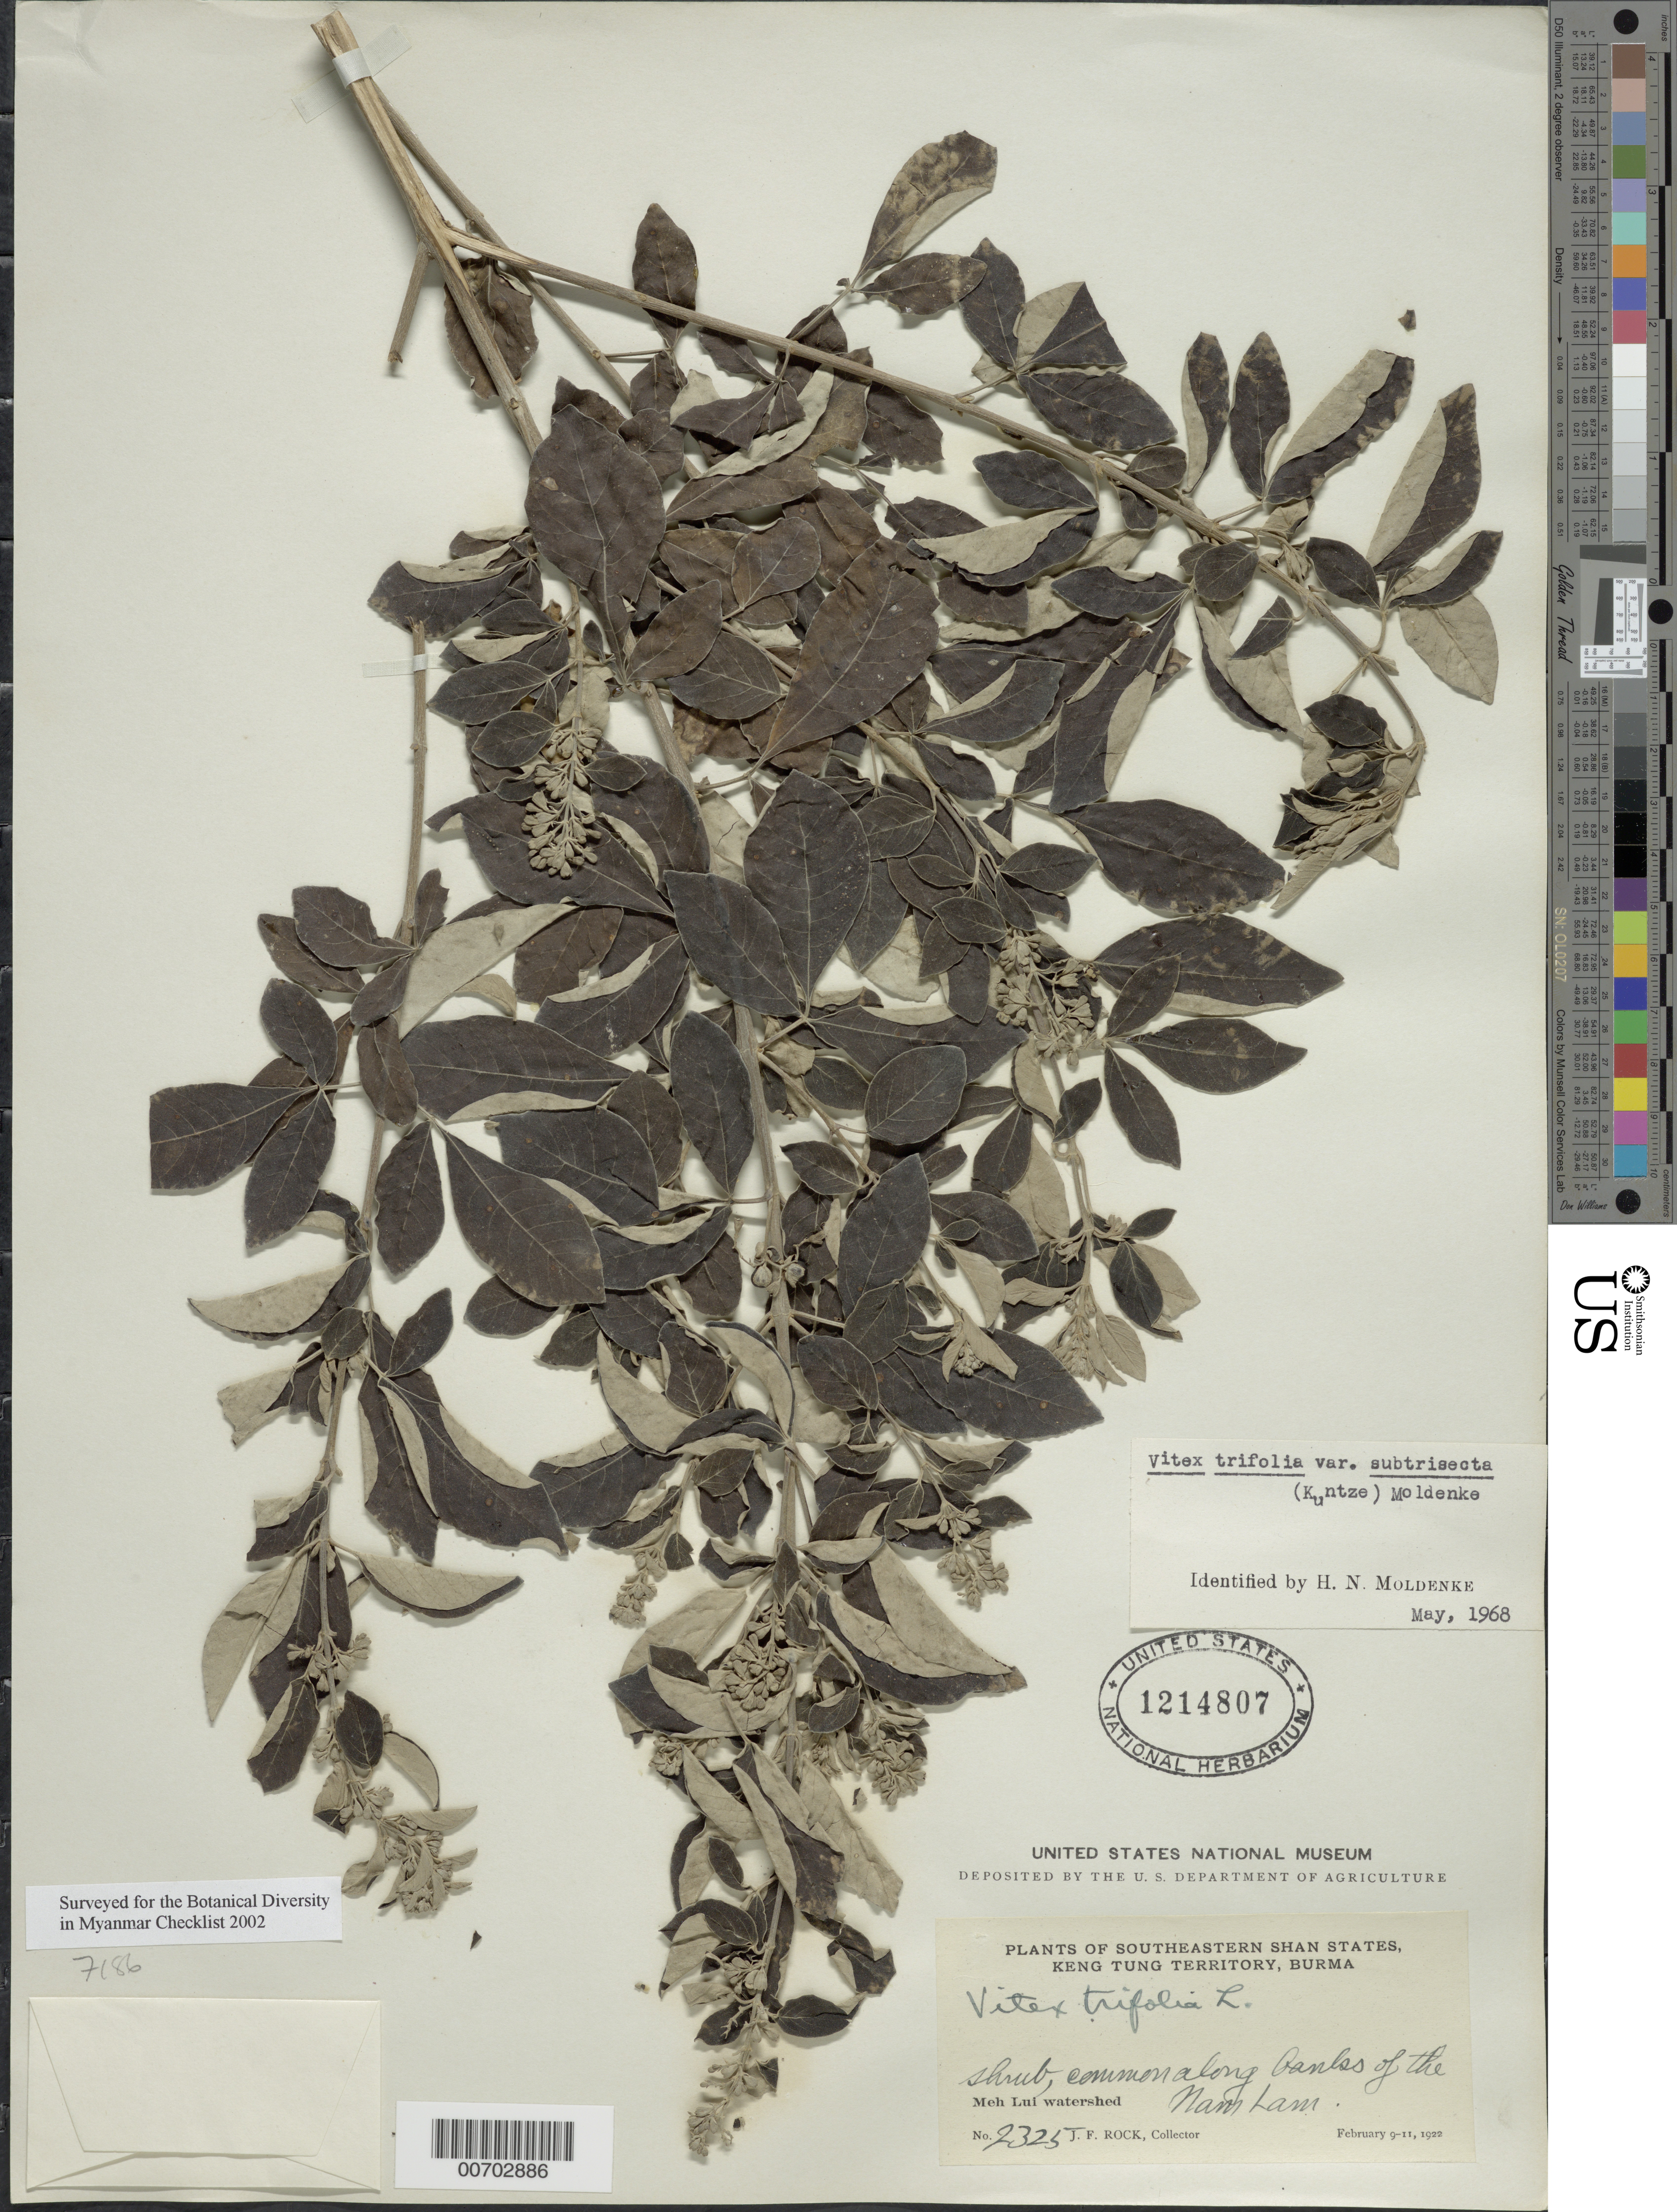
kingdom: Plantae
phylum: Tracheophyta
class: Magnoliopsida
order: Lamiales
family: Lamiaceae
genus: Vitex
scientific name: Vitex trifolia var. subtrisecta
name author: (Kuntze) Moldenke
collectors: J. F. Rock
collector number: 2325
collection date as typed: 09 Feb 1922 to 11 Feb 1922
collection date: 1922-02-09/1922-02-11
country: Myanmar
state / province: Shan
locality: Southeastern Shan States, Keng Tung Terr., Meh Lui, watershed, Nam Lam R.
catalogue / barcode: US 1214807